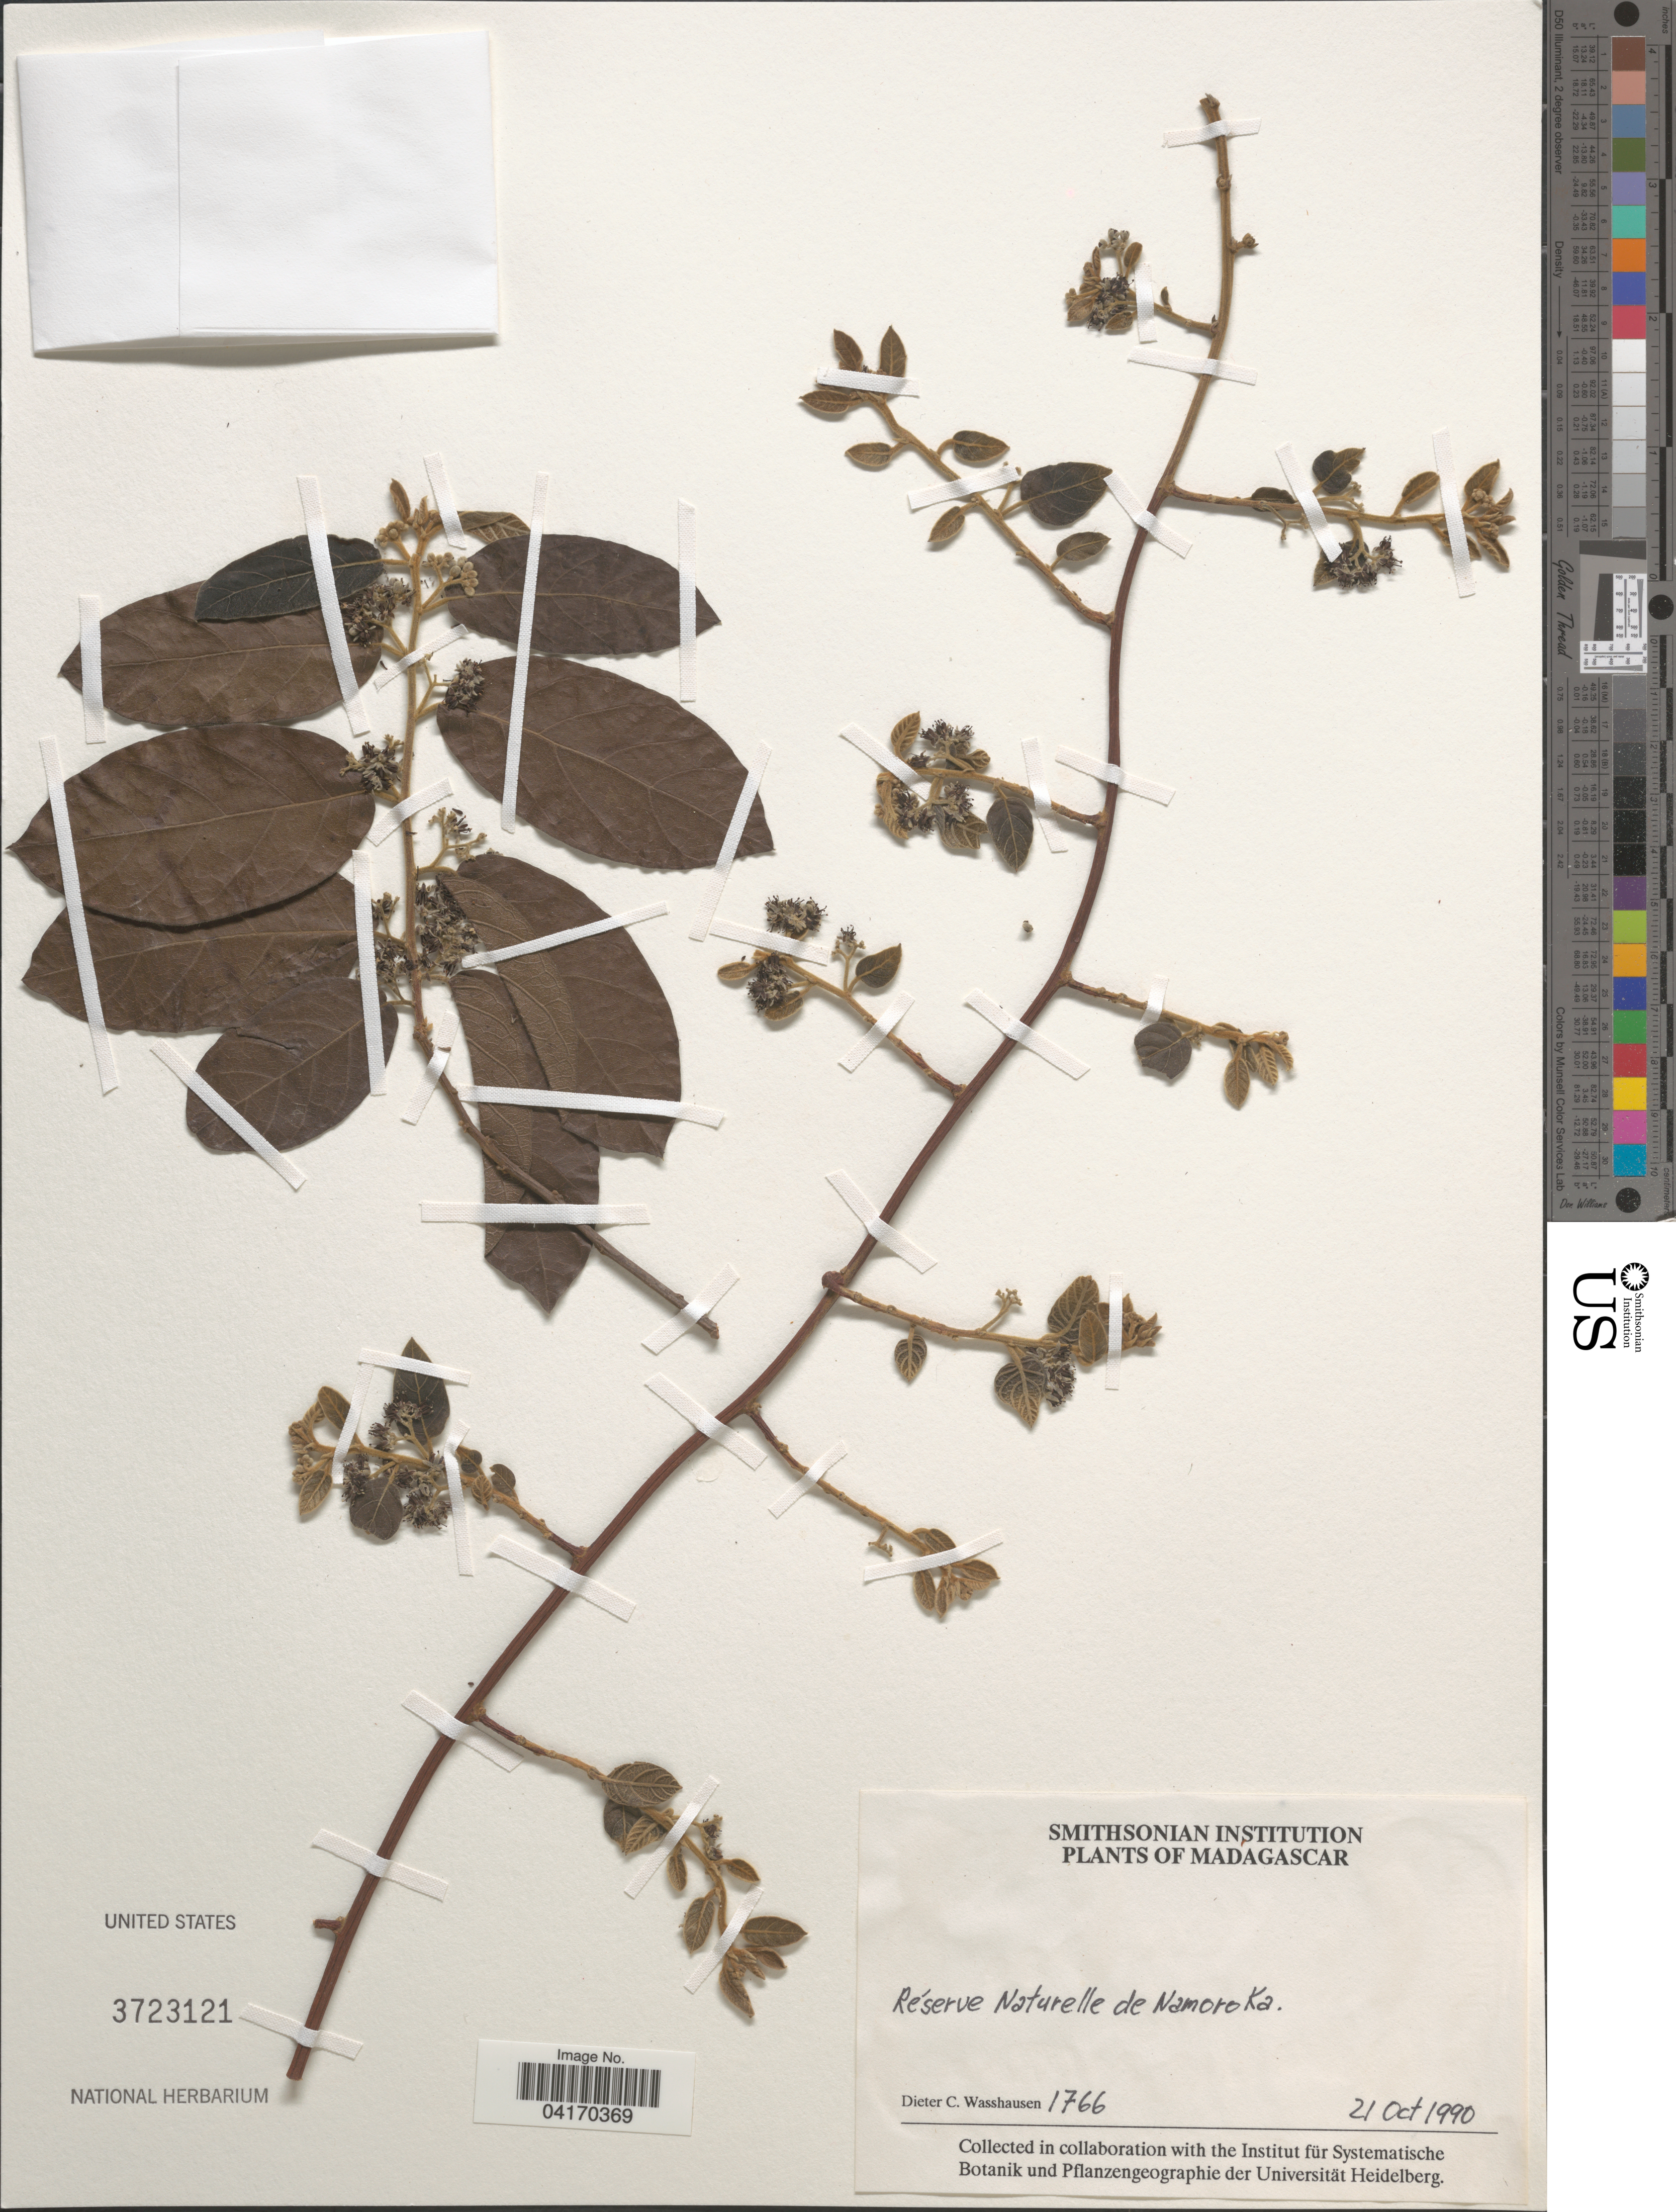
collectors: D. C. Wasshausen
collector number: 1766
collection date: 1990-10-21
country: Madagascar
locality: Réserve Naturelle de Namoro Ka.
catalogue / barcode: US 3723121